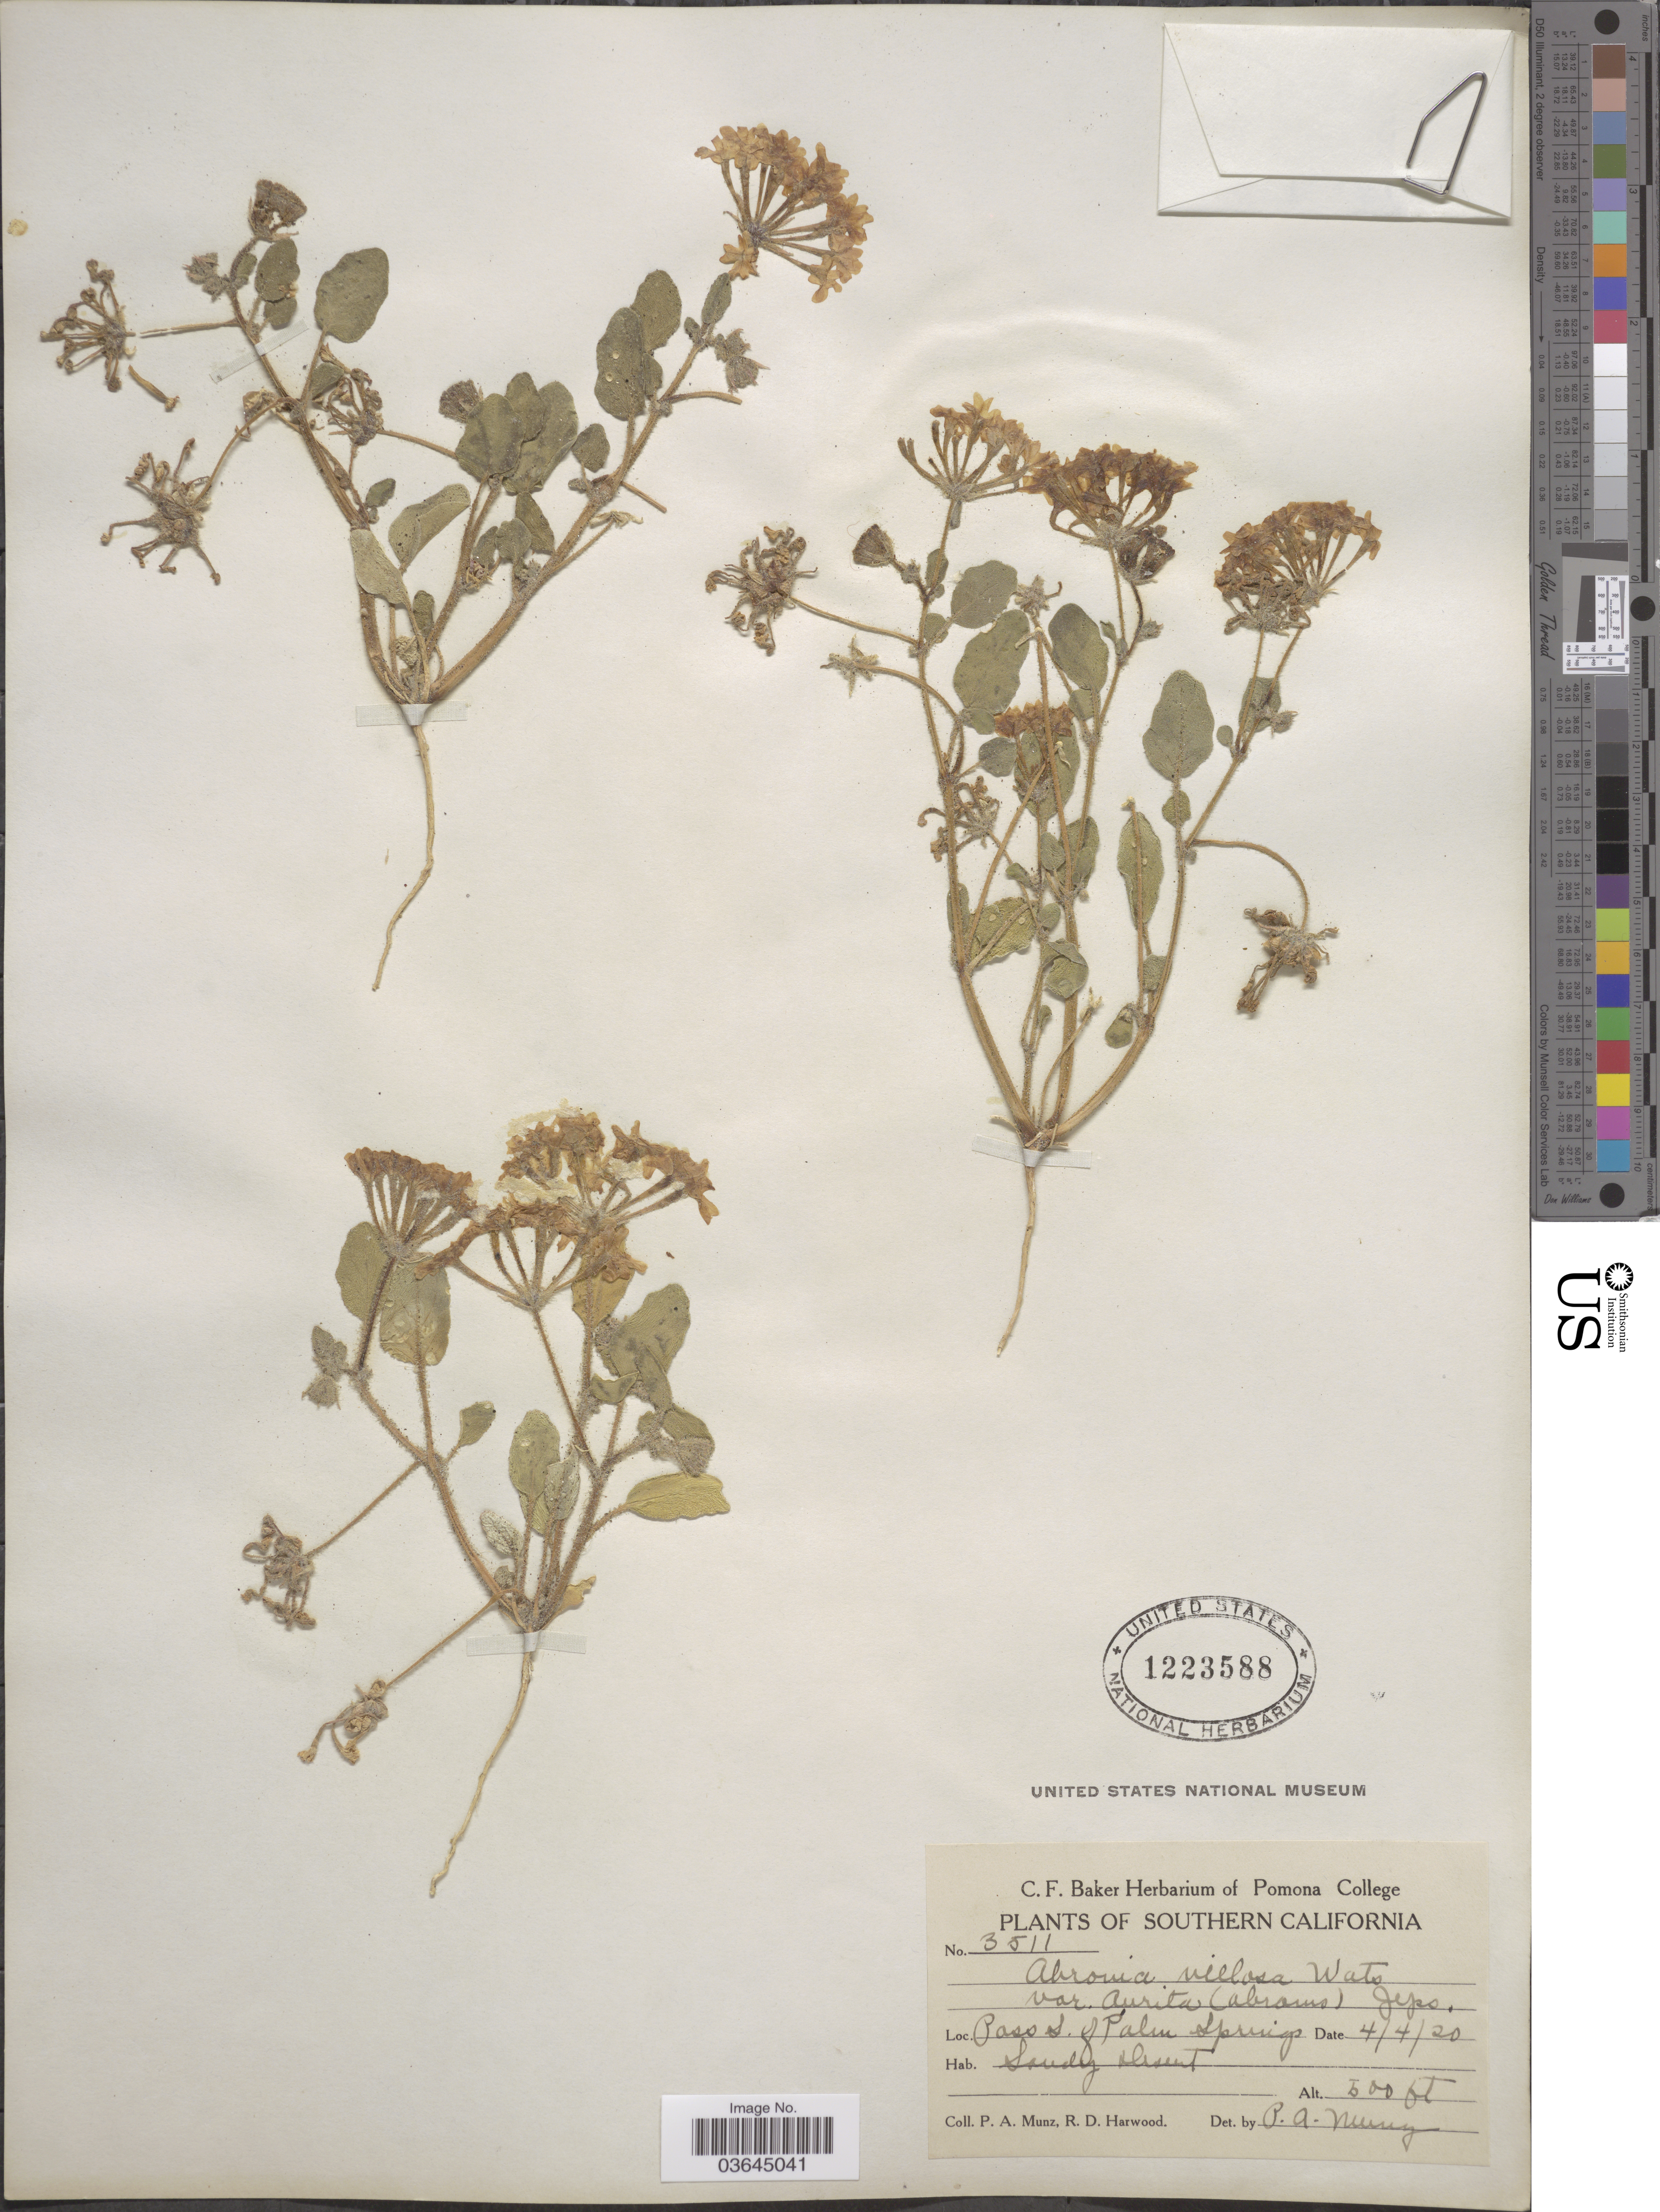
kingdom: Plantae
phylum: Tracheophyta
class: Magnoliopsida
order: Caryophyllales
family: Nyctaginaceae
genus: Abronia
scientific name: Abronia villosa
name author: S. Watson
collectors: P. A. Munz & R. Harwood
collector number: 3511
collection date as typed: Transcribed d/m/y: 4/4/20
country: United States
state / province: California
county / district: Riverside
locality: Southern California. Paso S. of Palm Springs.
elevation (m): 152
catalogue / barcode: US 1223588